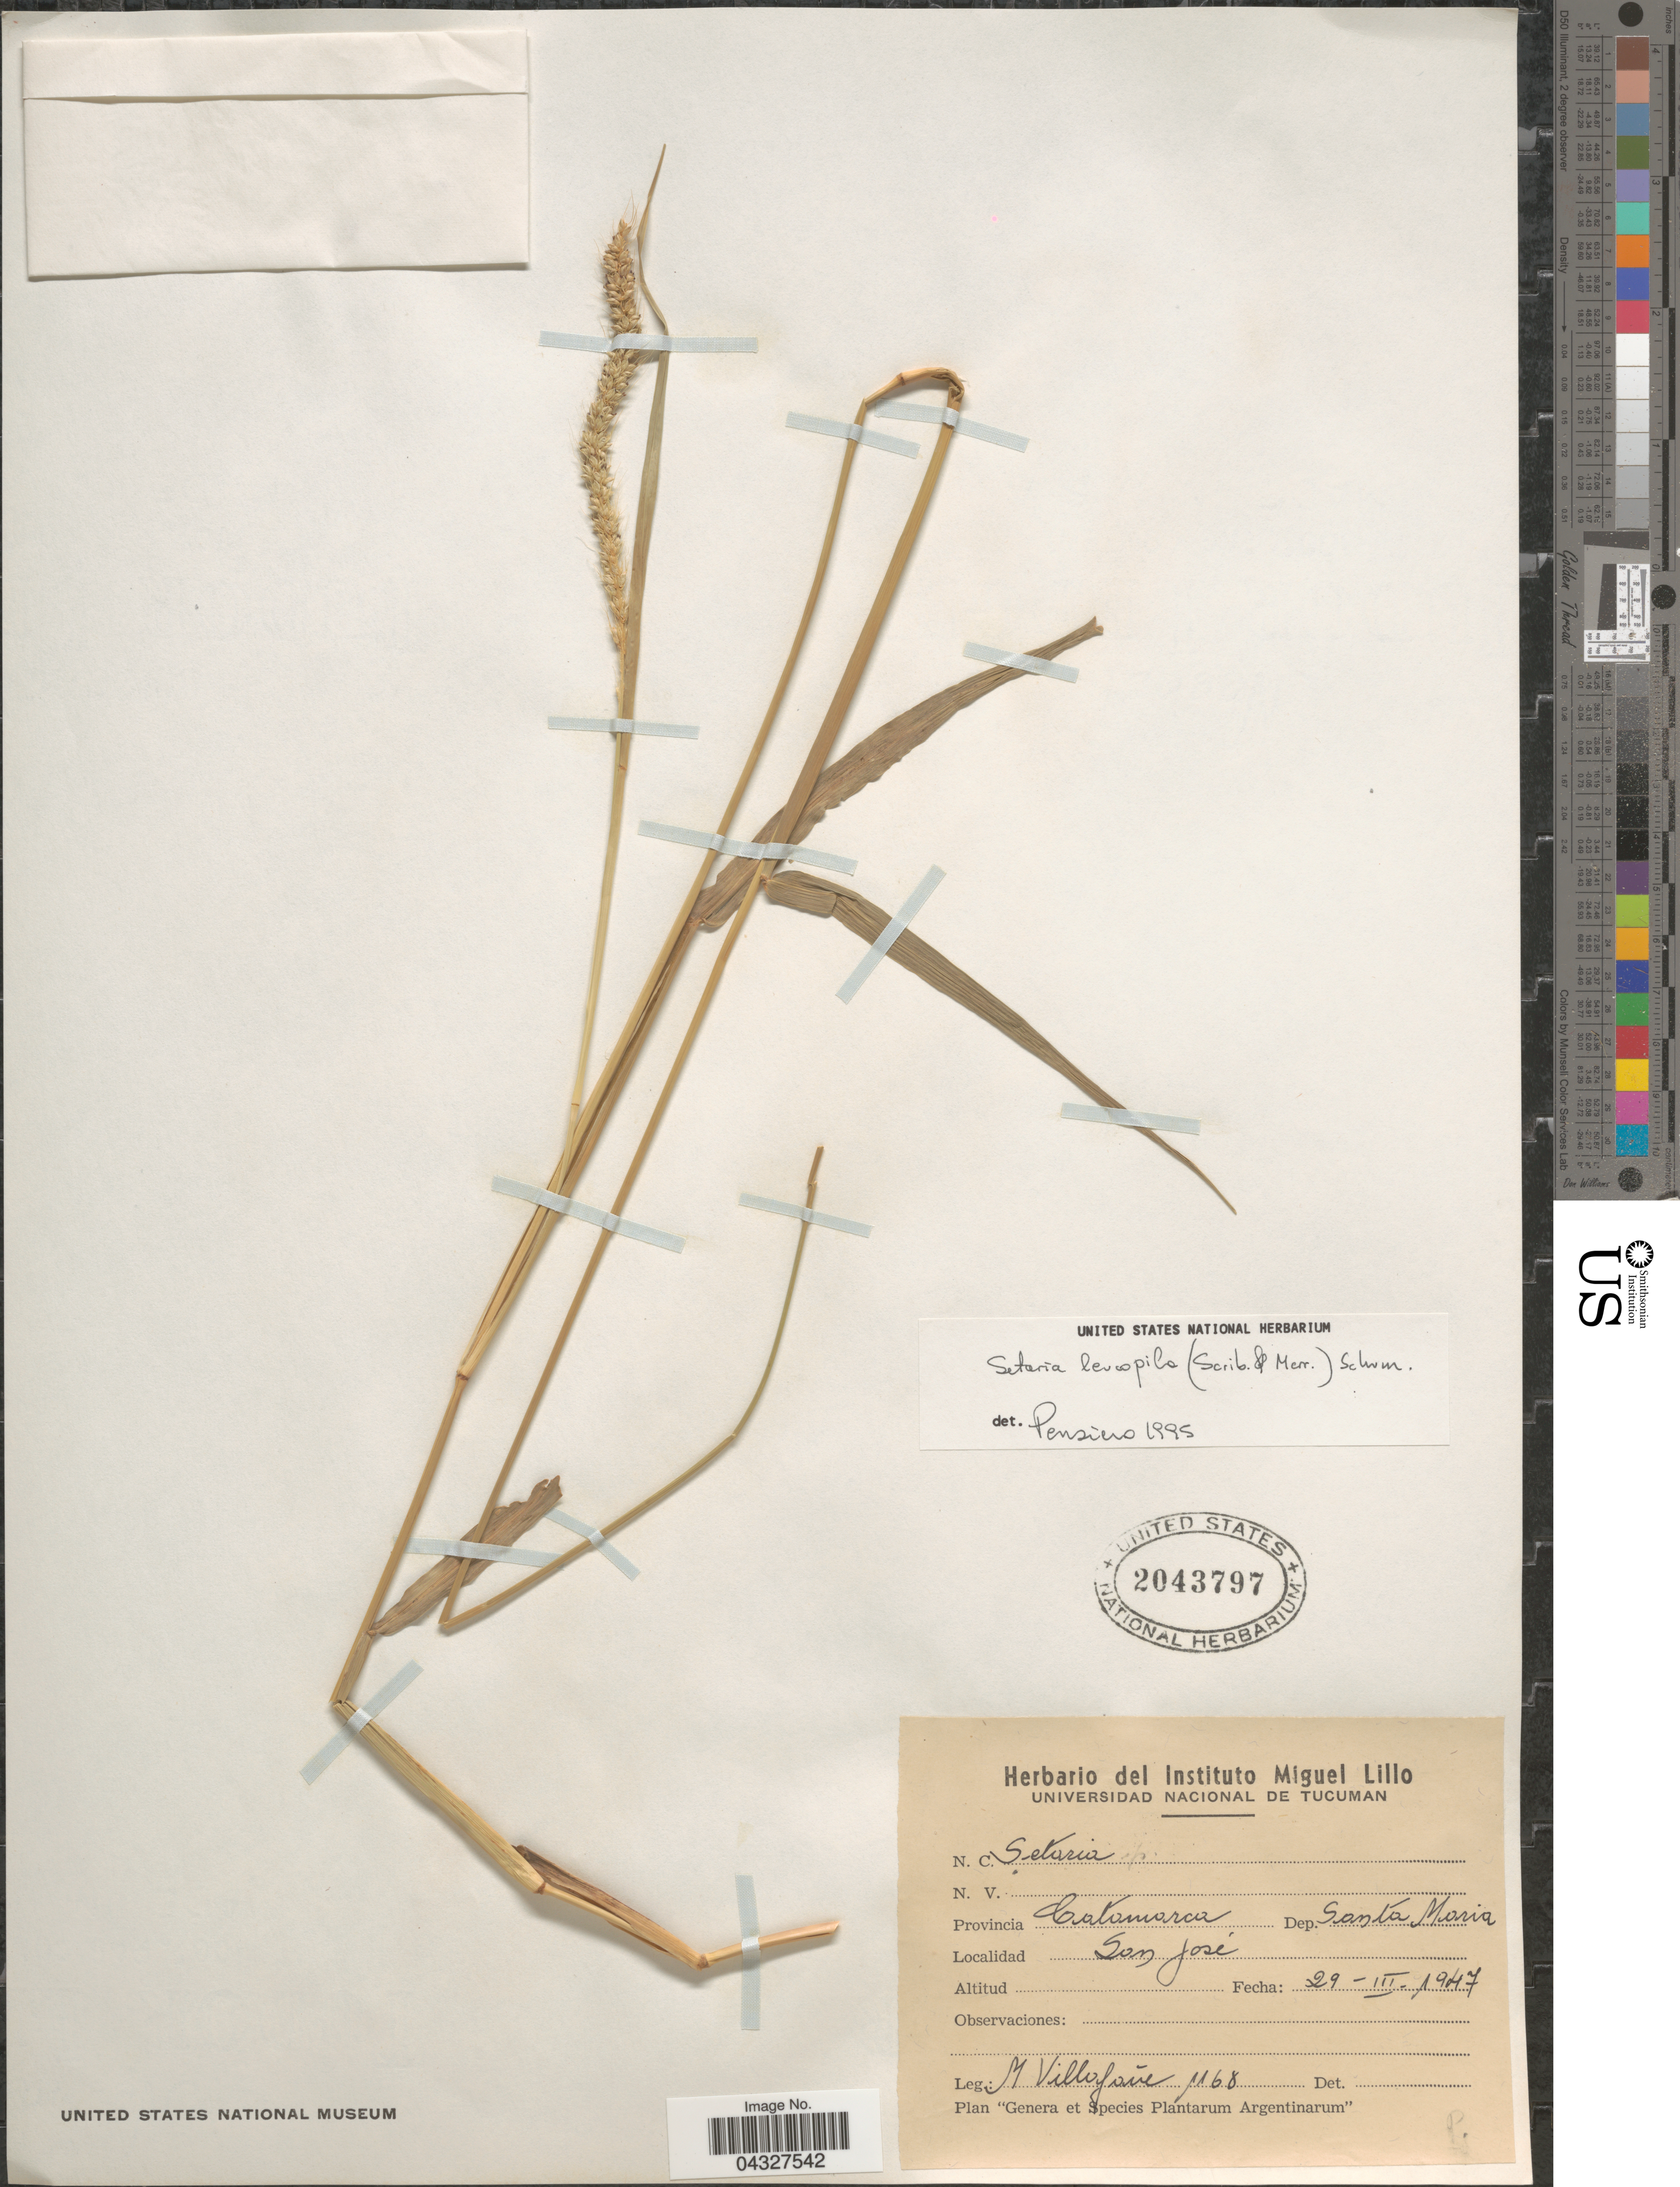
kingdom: Plantae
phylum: Tracheophyta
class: Liliopsida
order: Poales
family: Poaceae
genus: Setaria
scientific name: Setaria leucopila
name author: (Scribn. & Merr.) K. Schum.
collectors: M. Villafane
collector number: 1168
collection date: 1947-03-29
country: Argentina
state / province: Catamarca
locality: Dep. Santa Maria. San José.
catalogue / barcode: US 2043797